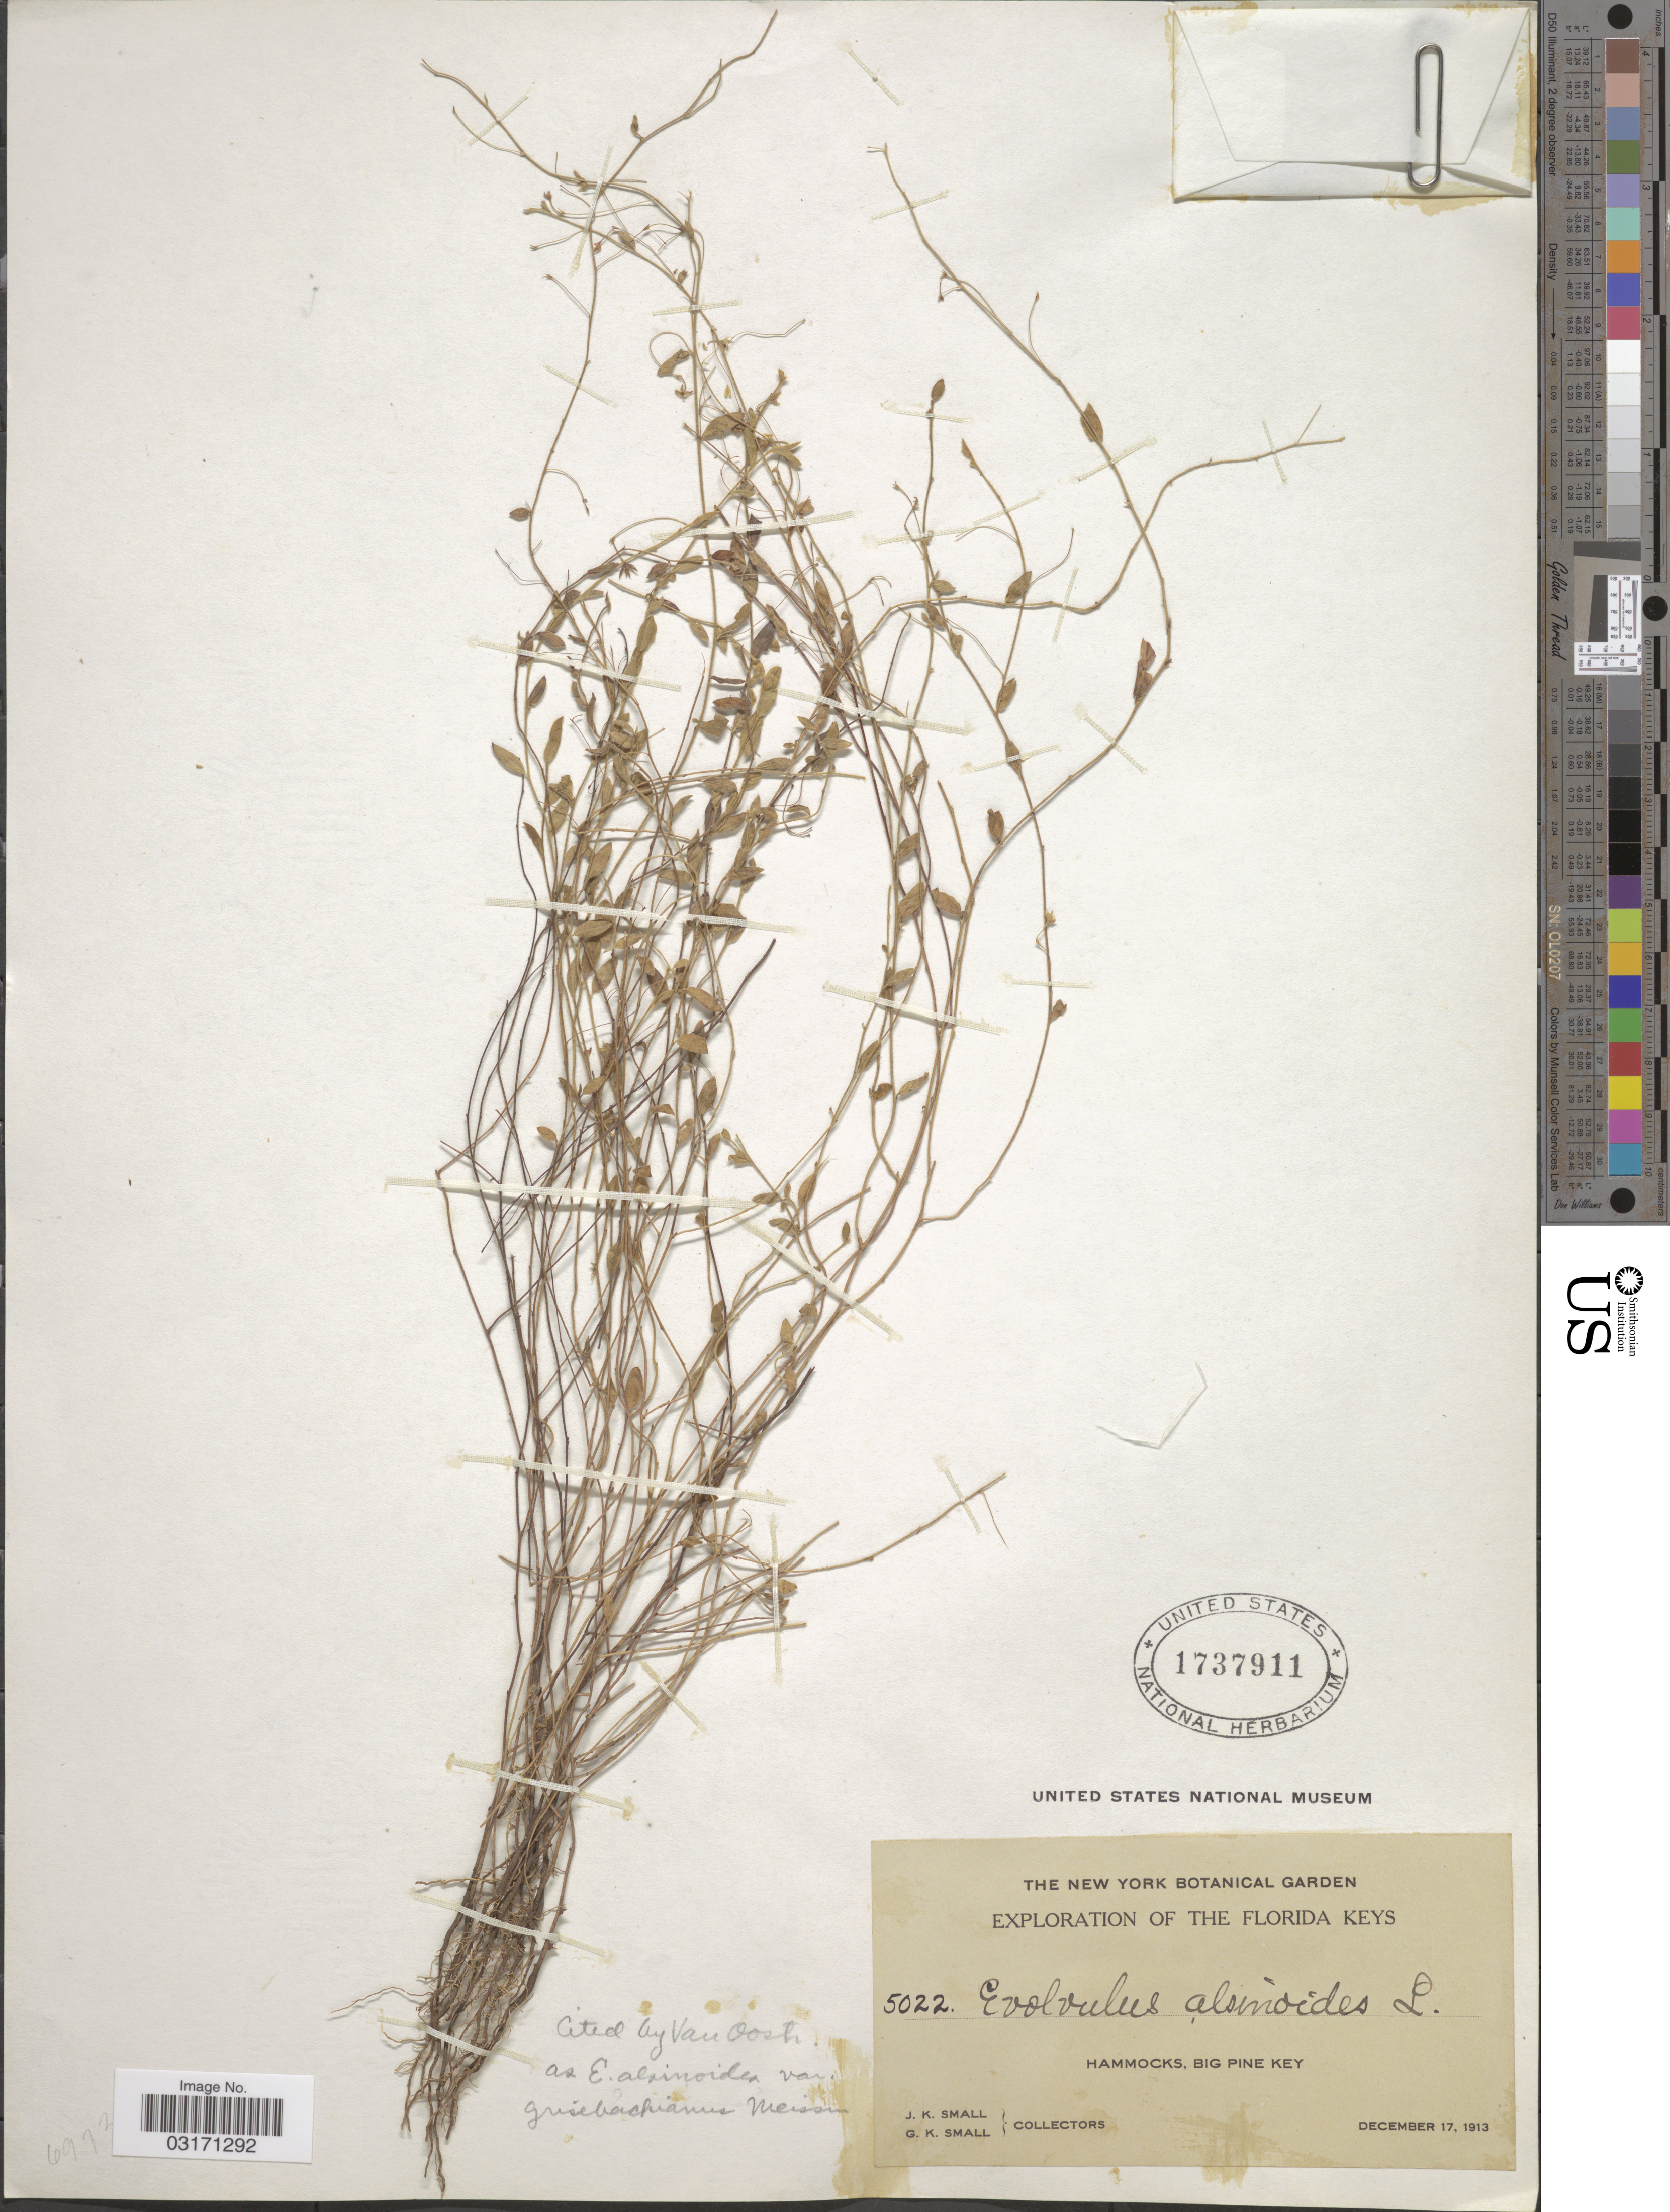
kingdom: Plantae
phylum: Tracheophyta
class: Magnoliopsida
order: Solanales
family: Convolvulaceae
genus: Evolvulus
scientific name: Evolvulus alsinoides var. grisebachianus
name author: Meisn.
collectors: J. K. Small & G. K. Small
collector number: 5022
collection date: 1913-12-17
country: United States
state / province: Florida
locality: The Florida Keys. Hammocks, Big Pine Key.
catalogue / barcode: US 1737911